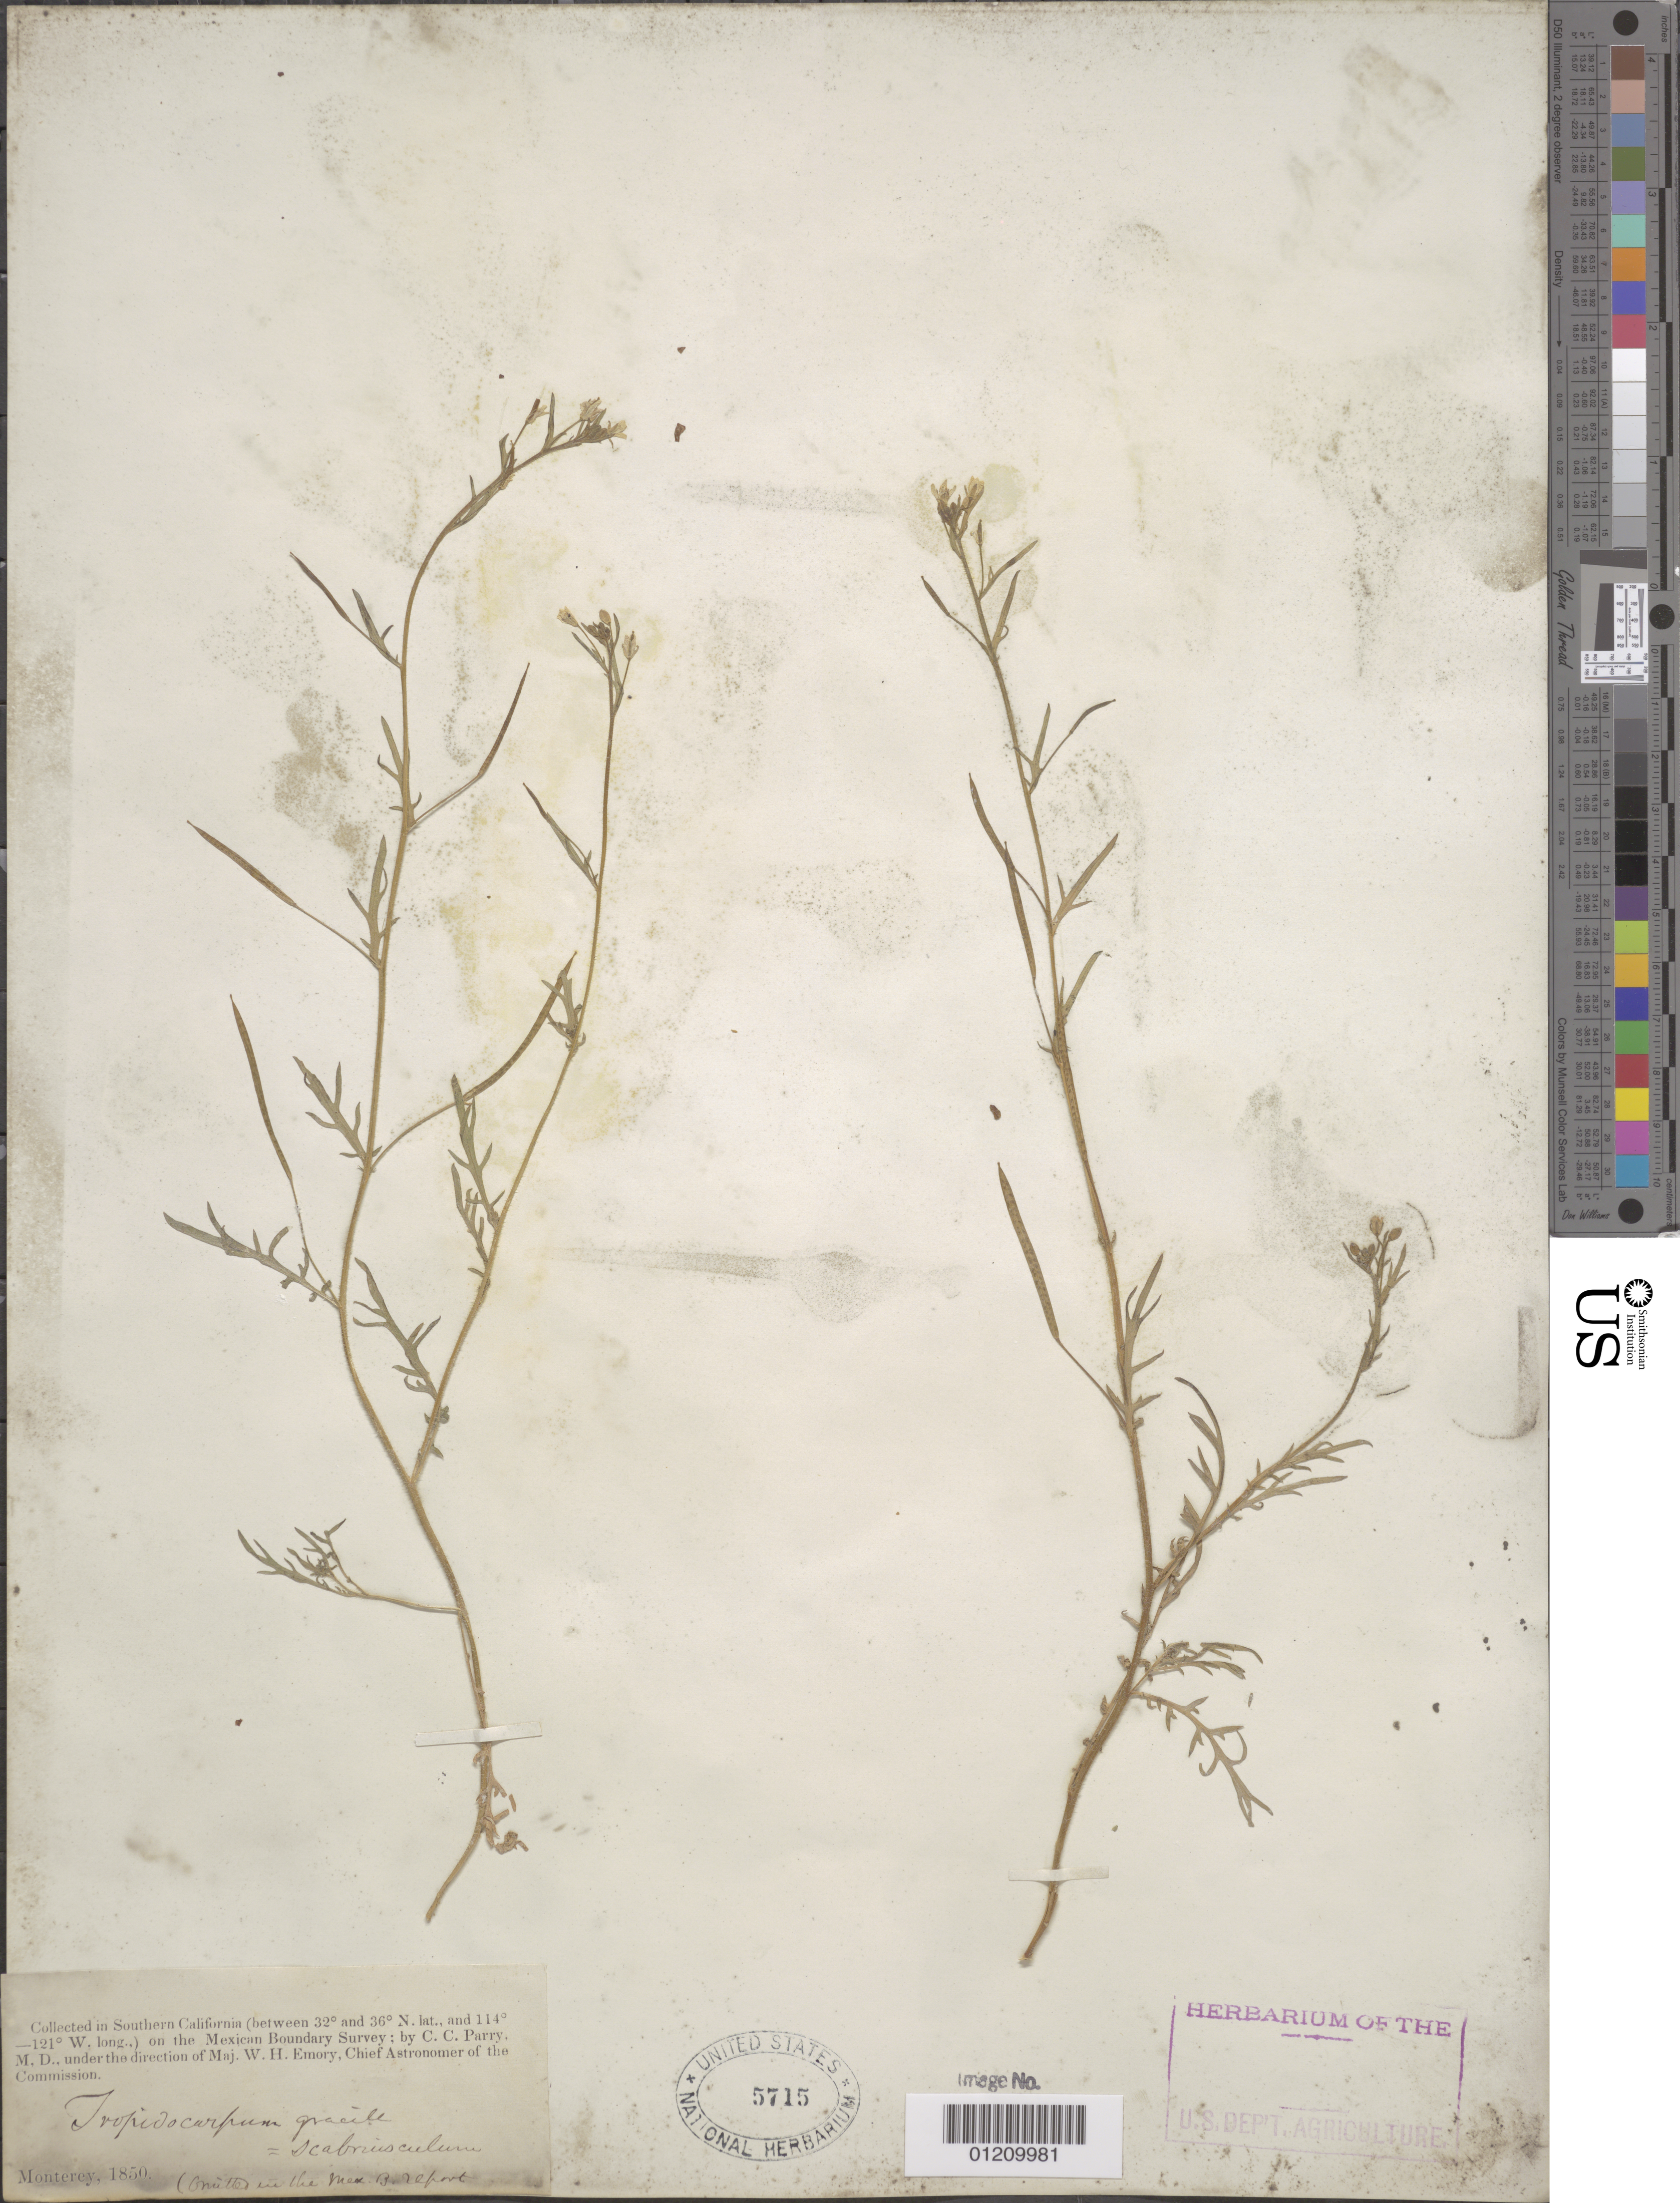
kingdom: Plantae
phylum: Tracheophyta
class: Magnoliopsida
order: Brassicales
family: Brassicaceae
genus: Tropidocarpum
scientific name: Tropidocarpum gracile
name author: Hook.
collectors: C. C. Parry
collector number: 36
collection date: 1850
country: United States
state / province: California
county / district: Monterey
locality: Monterey.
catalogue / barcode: US 5715